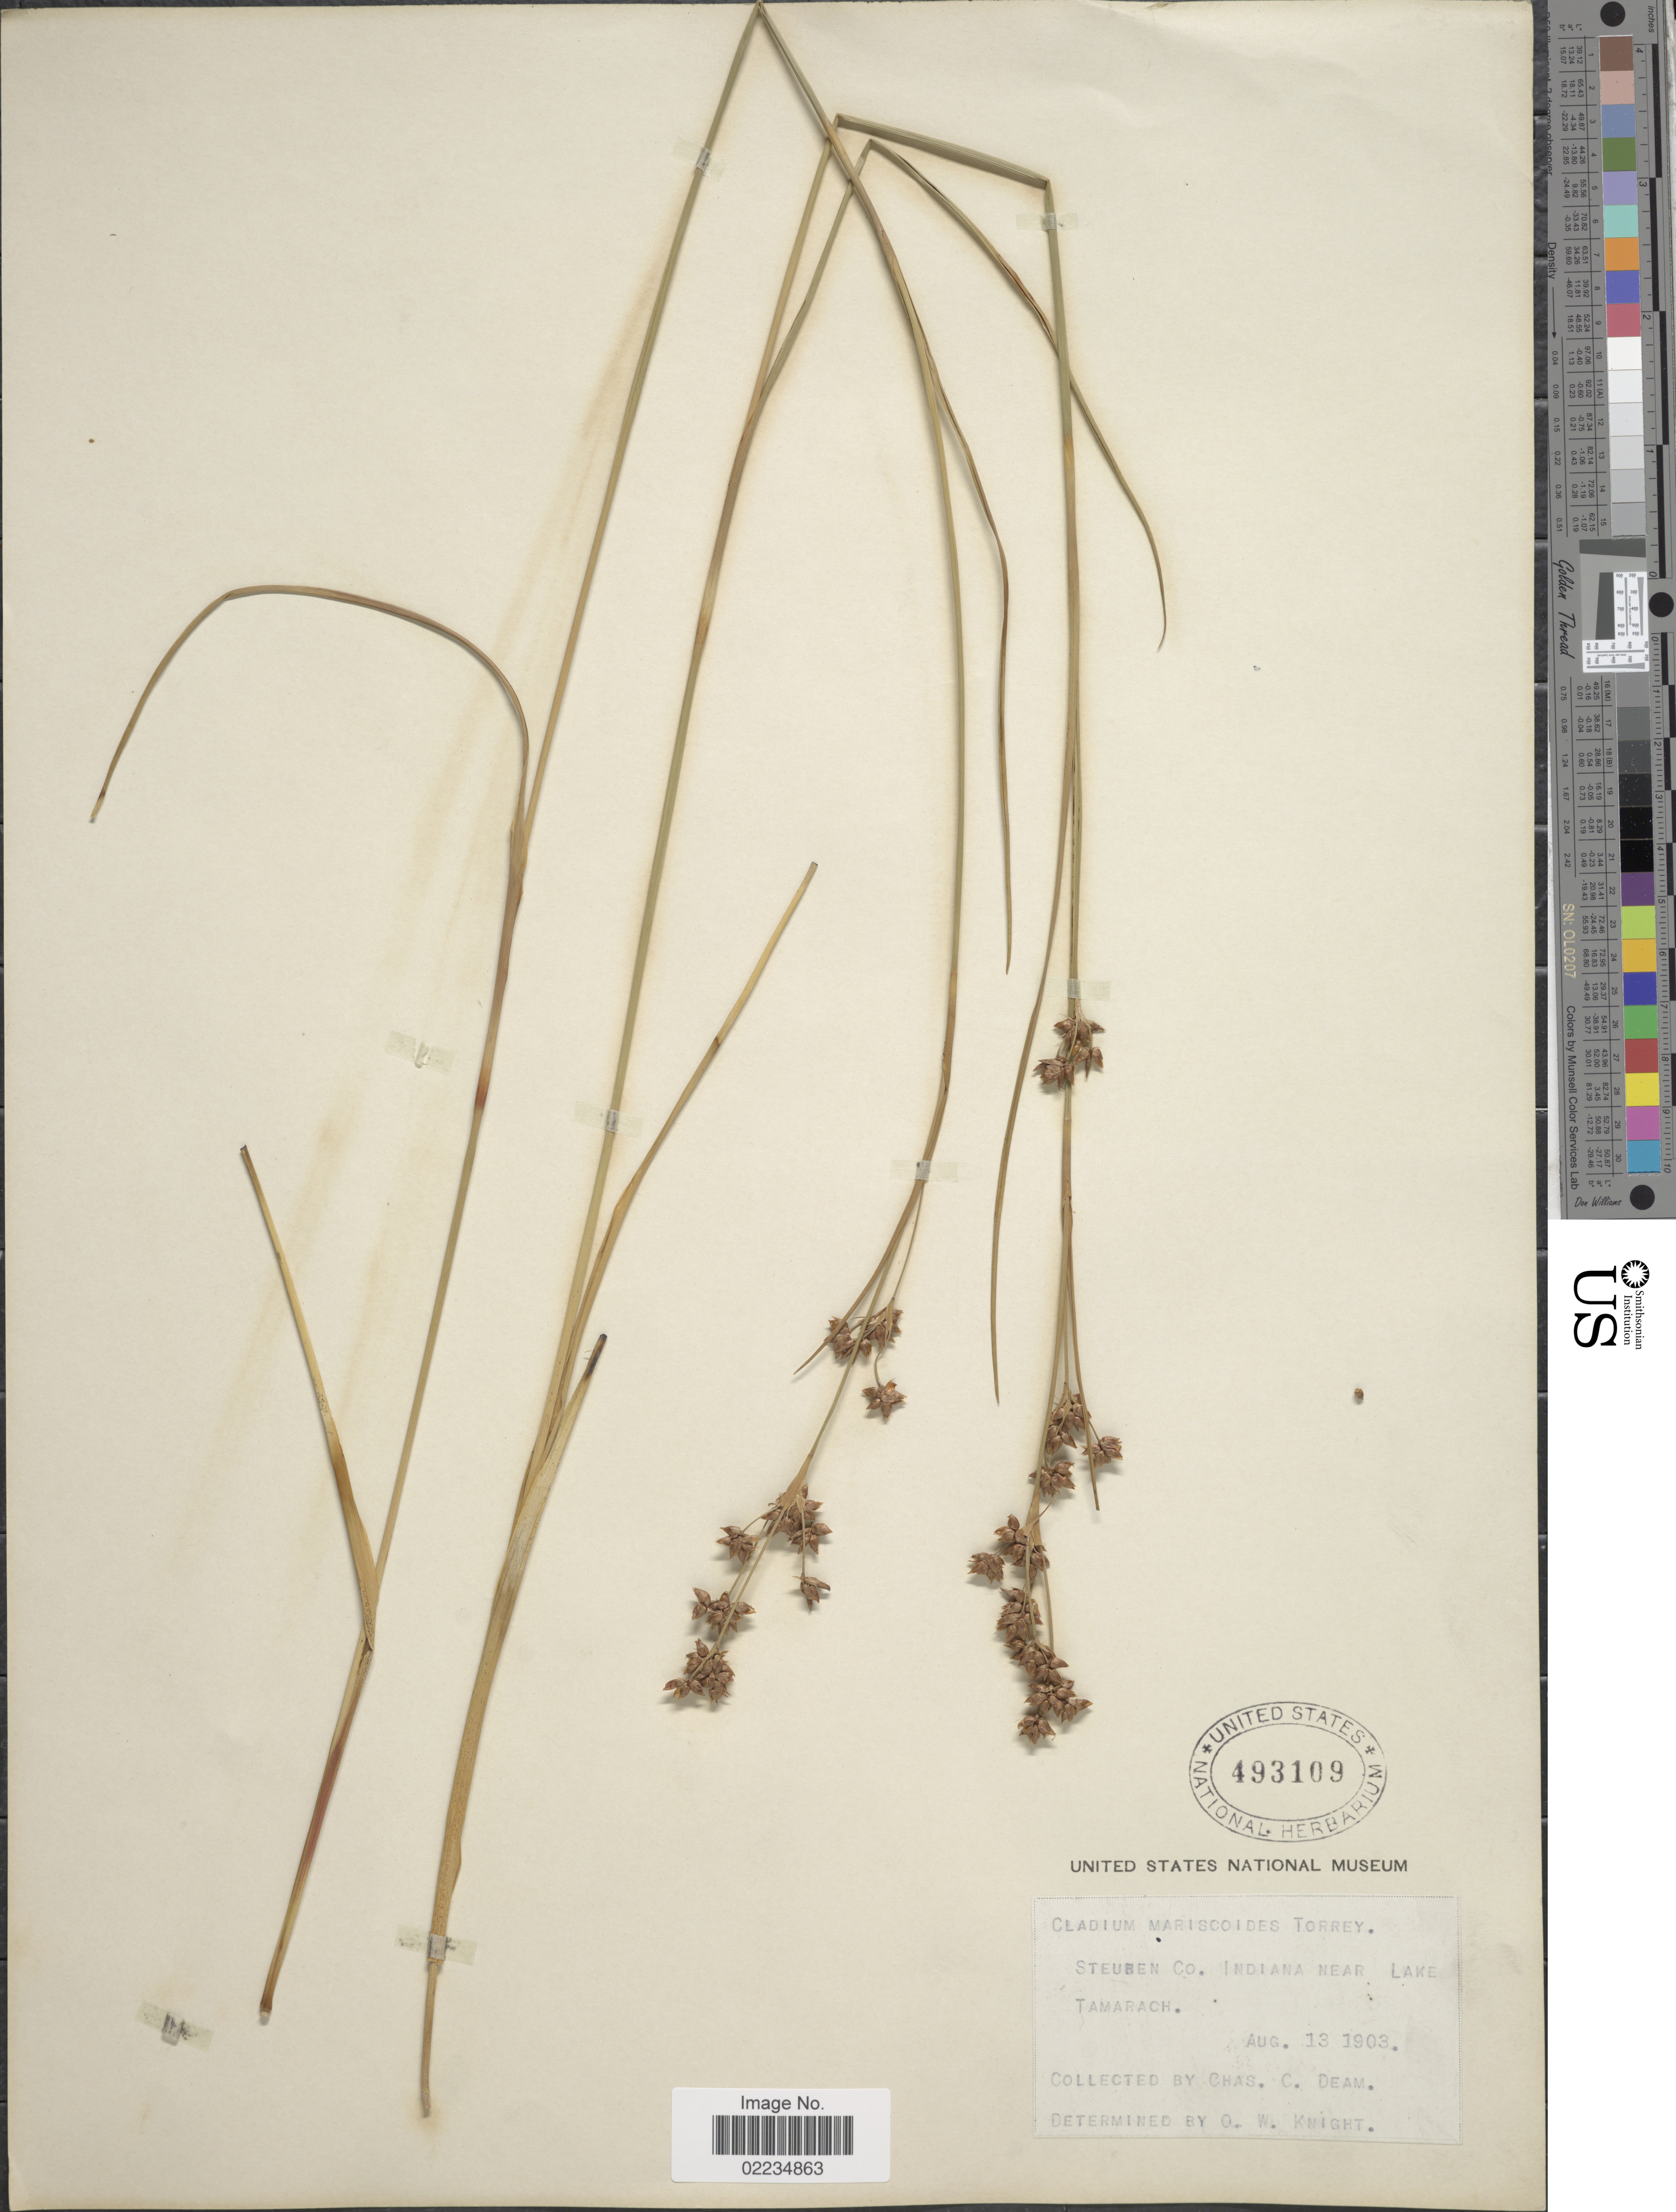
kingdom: Plantae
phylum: Tracheophyta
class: Liliopsida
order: Poales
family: Cyperaceae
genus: Cladium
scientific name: Cladium mariscoides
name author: (Muhl.) Torr.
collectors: C. C. Deam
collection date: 1903-08-13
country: United States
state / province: Indiana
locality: Steuben Co., Indiana near Lake Tamarach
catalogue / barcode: US 493109